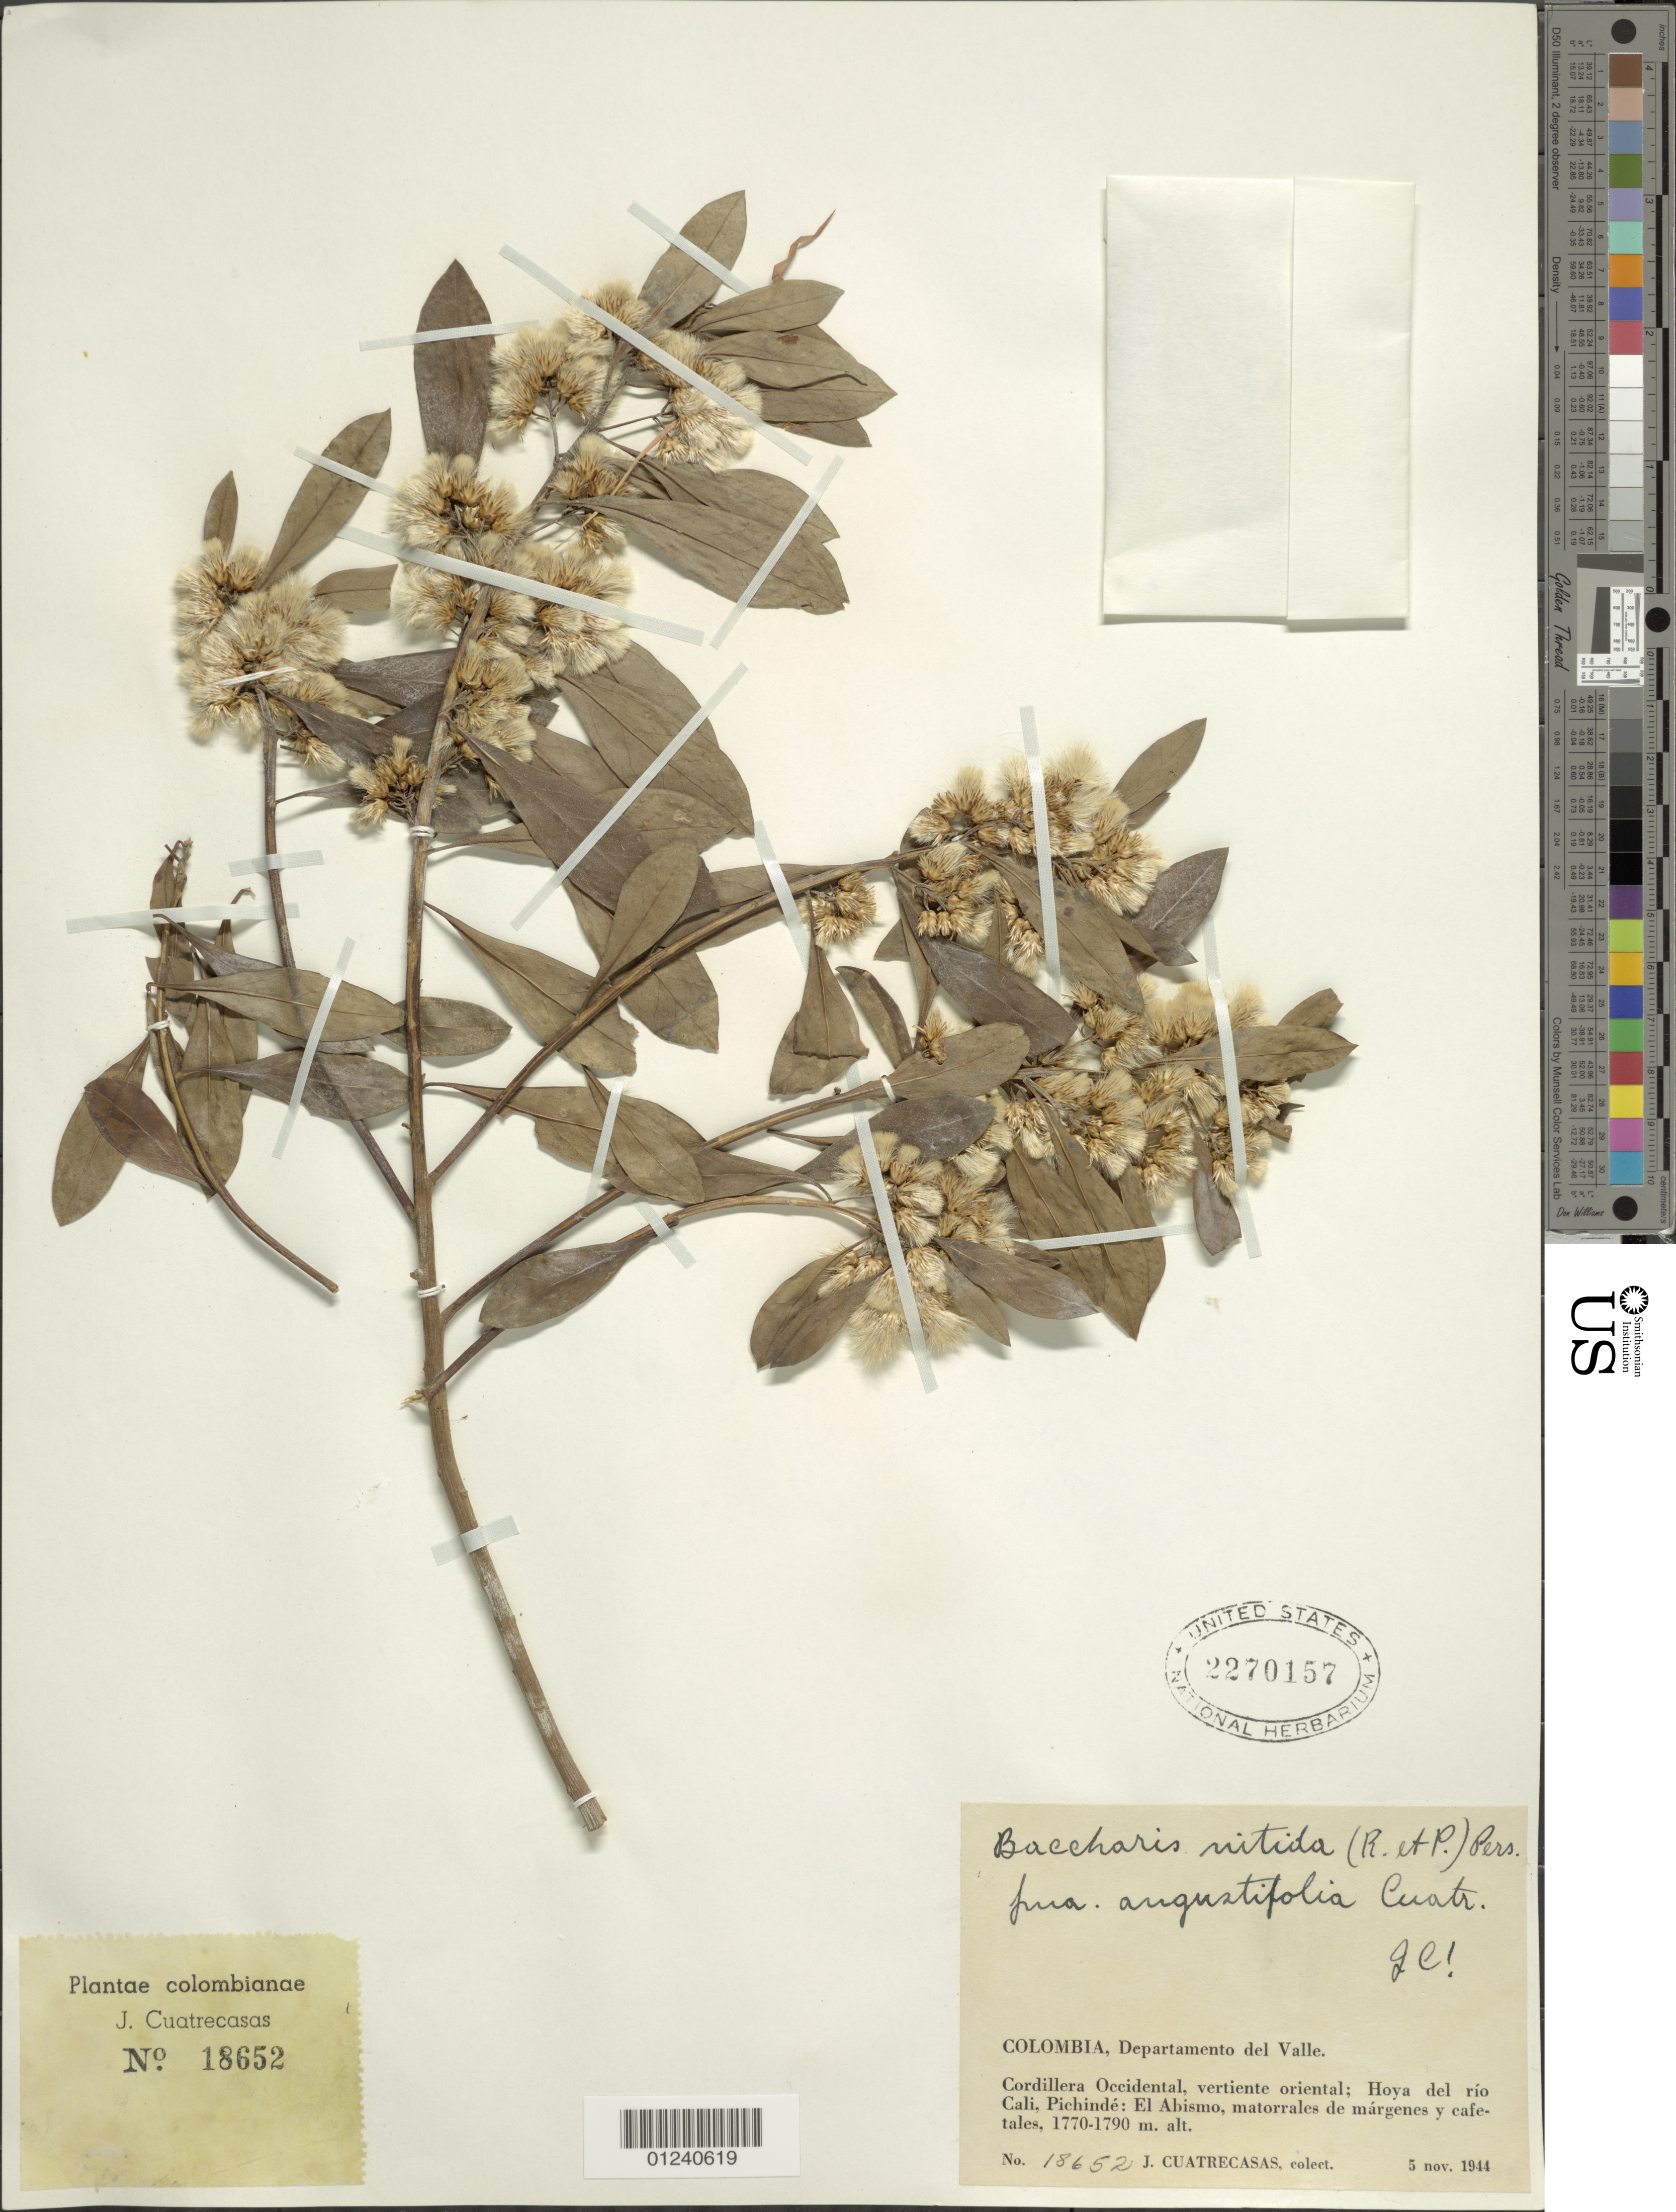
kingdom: Plantae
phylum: Tracheophyta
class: Magnoliopsida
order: Asterales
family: Asteraceae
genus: Baccharis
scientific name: Baccharis nitida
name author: (Ruiz & Pav.) Pers.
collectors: J. Cuatrecasas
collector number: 18652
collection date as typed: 05 Nov 1944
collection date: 1944-11-05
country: Colombia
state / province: Valle del Cauca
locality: Cordillera Occidental, Vertiente Oriental; Hoya del Rio Cali, Pichinde: el Abismo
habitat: matorrales de márgenes y cafetales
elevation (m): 1770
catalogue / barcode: US 2270157